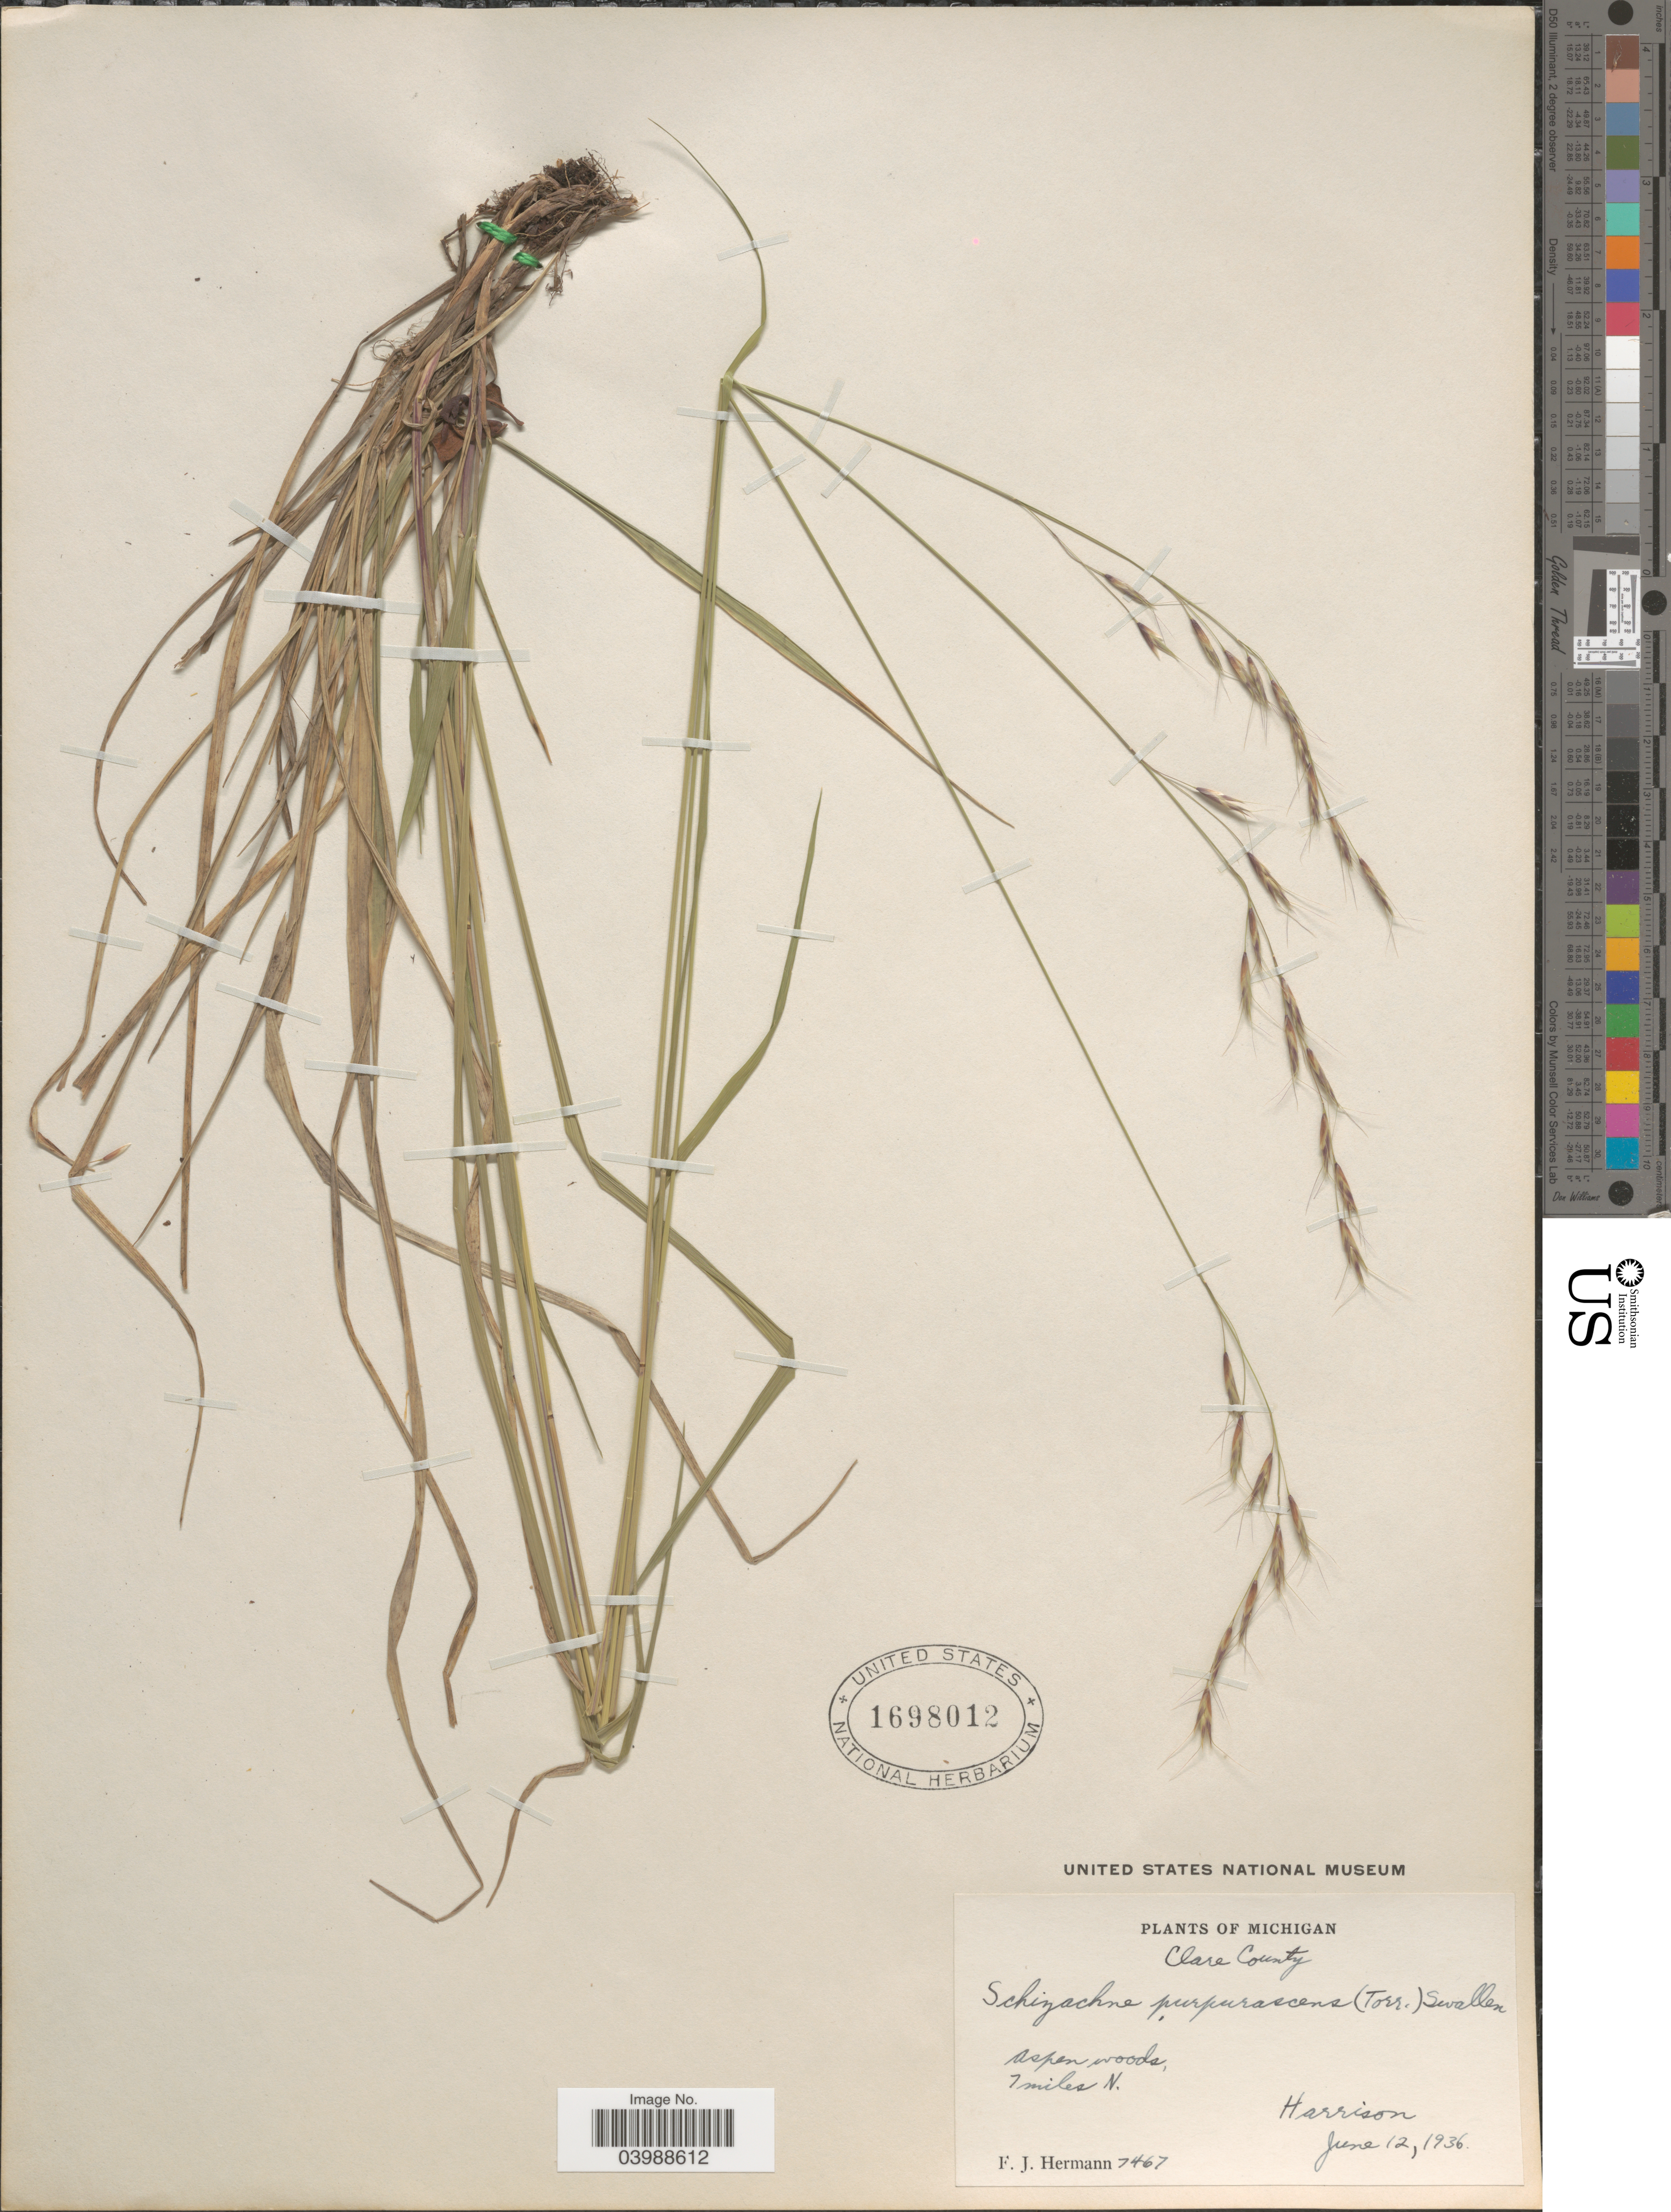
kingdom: Plantae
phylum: Tracheophyta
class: Liliopsida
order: Poales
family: Poaceae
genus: Schizachne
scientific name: Schizachne purpurascens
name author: (Torr.) Swallen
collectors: F. J. Hermann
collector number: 7467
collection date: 1936-06-12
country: United States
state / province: Michigan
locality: Clare County. 7 miles N. Harrison.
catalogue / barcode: US 1698012